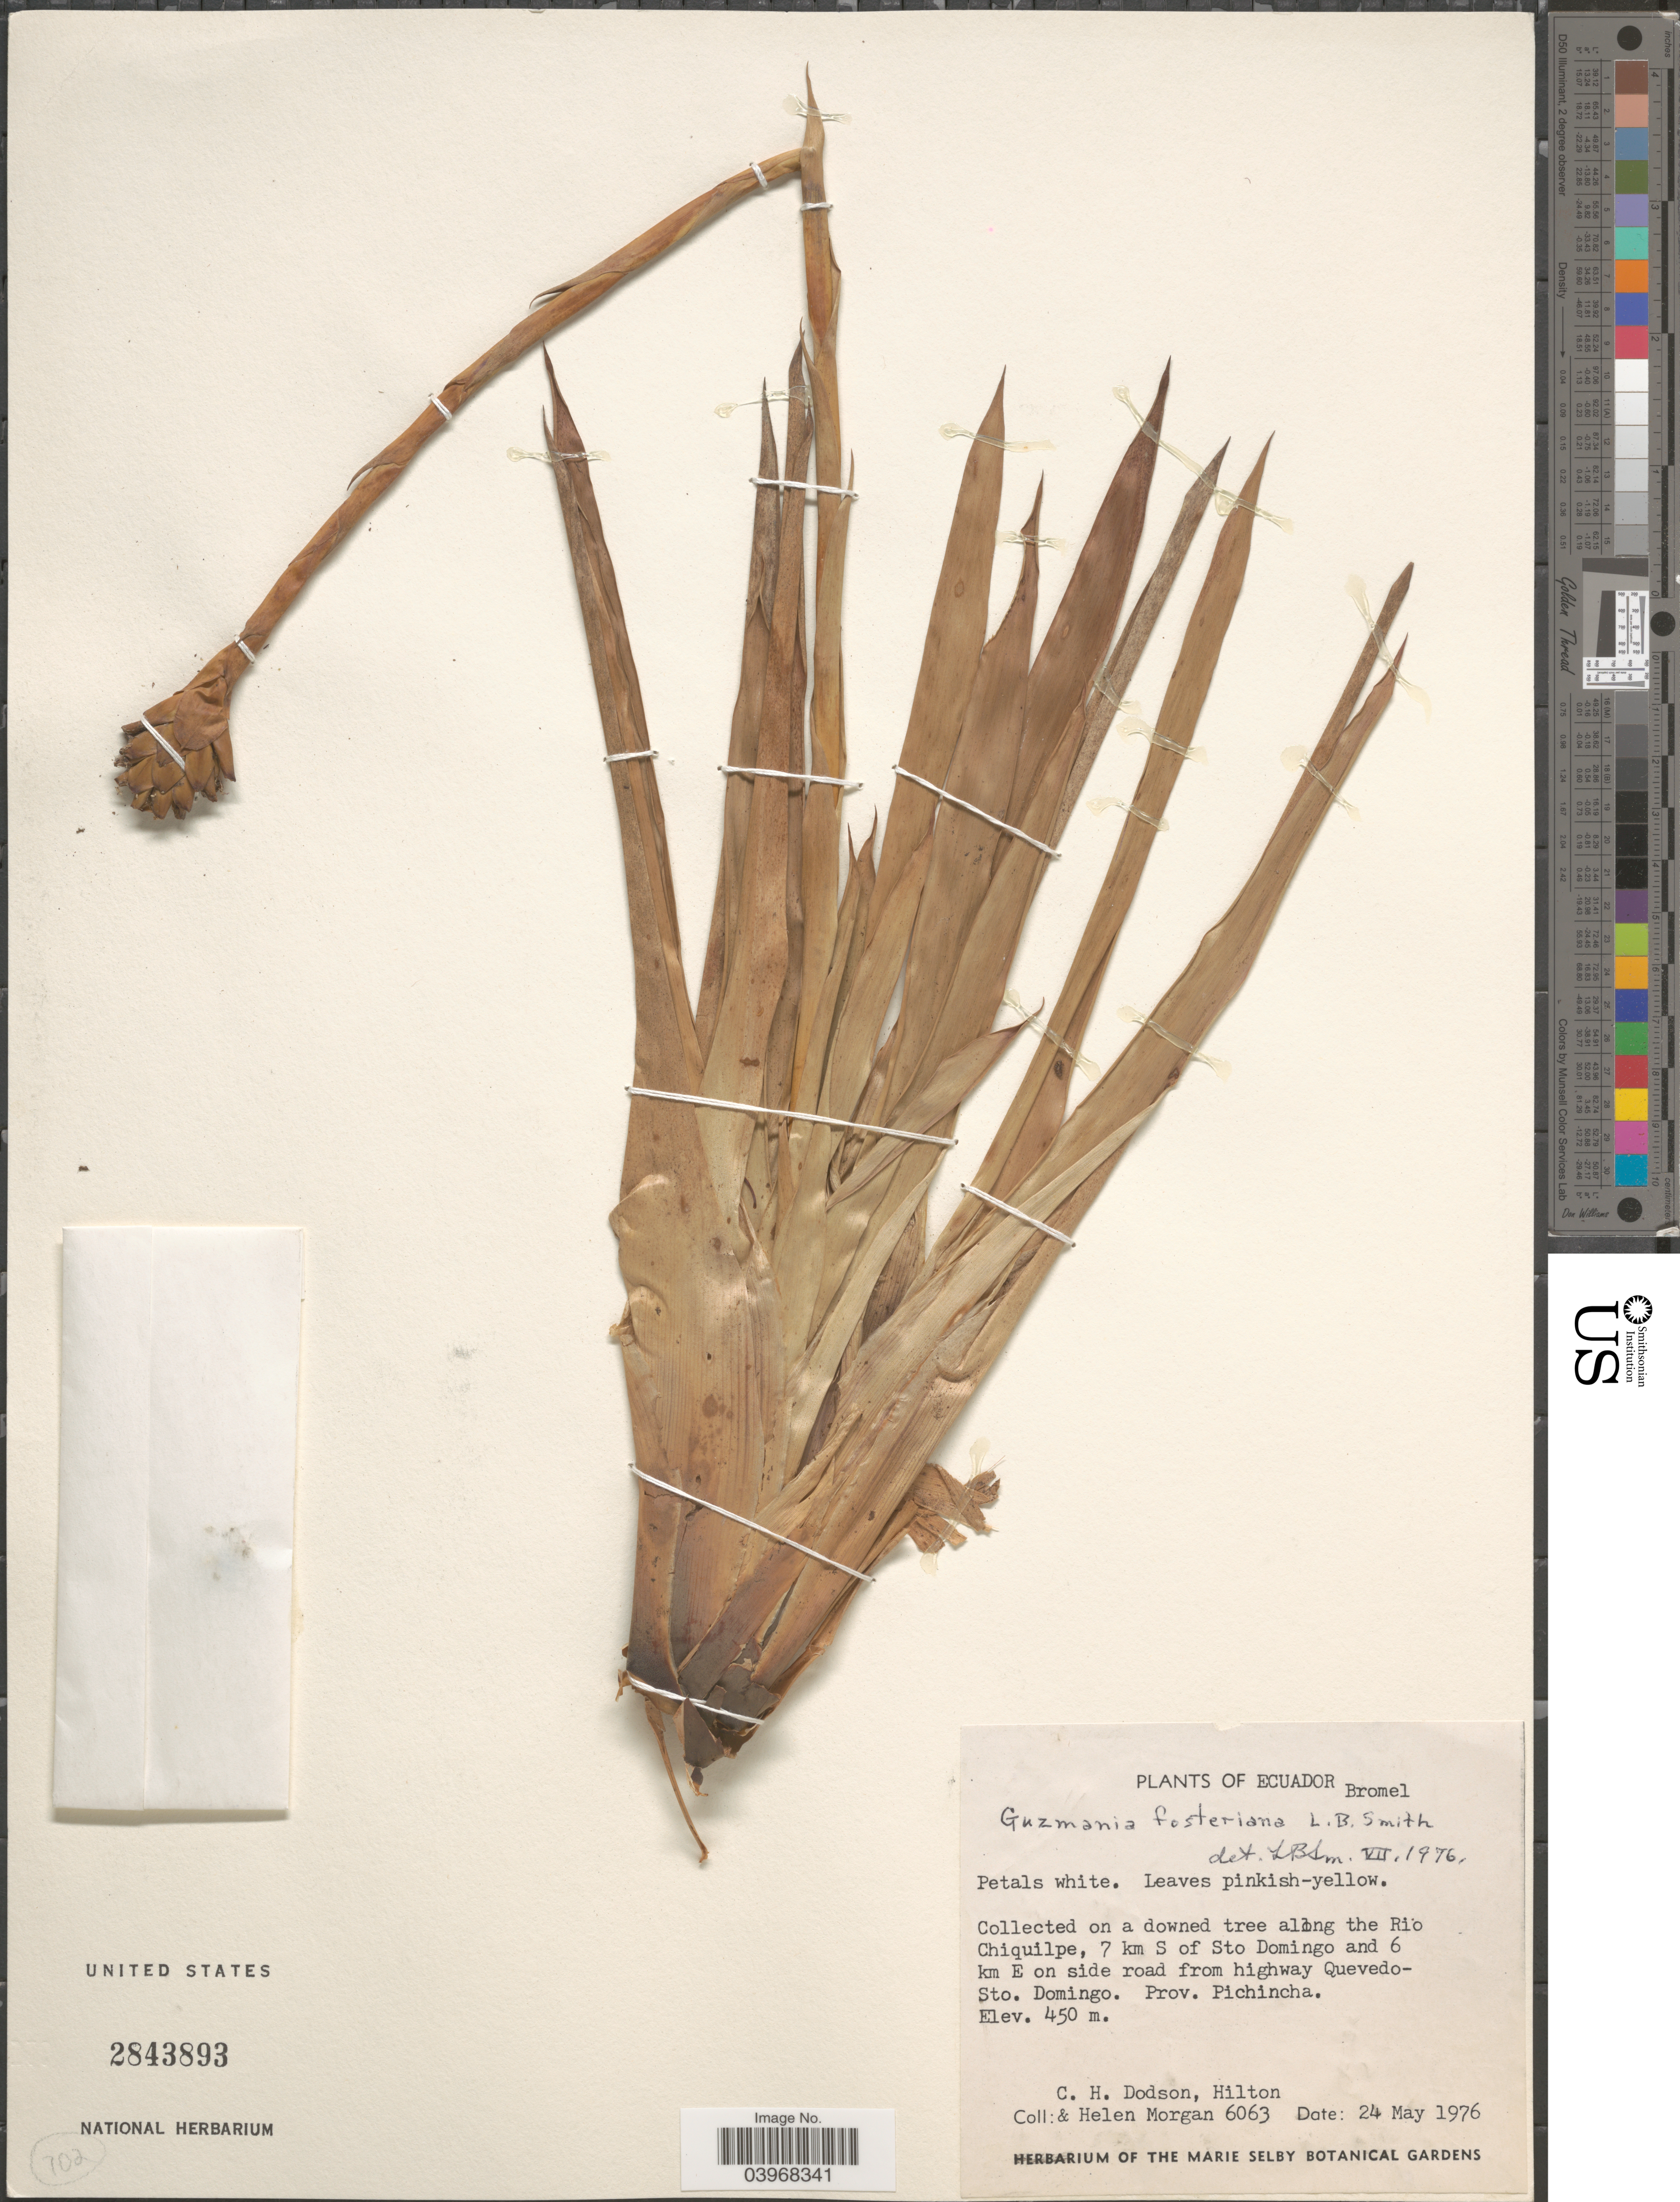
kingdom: Plantae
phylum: Tracheophyta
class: Liliopsida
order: Poales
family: Bromeliaceae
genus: Guzmania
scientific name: Guzmania fosteriana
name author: L.B. Sm.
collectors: C. H. Dodson, H. Morgan & H. Morgan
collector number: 6063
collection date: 1976-05-24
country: Ecuador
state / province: Pichincha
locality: Along the Rio Chiquilpe, 7 km S of Sto. Domingo and 6 km E on side road from highway Quevedo-Sto. Domingo.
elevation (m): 450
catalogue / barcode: US 2843893